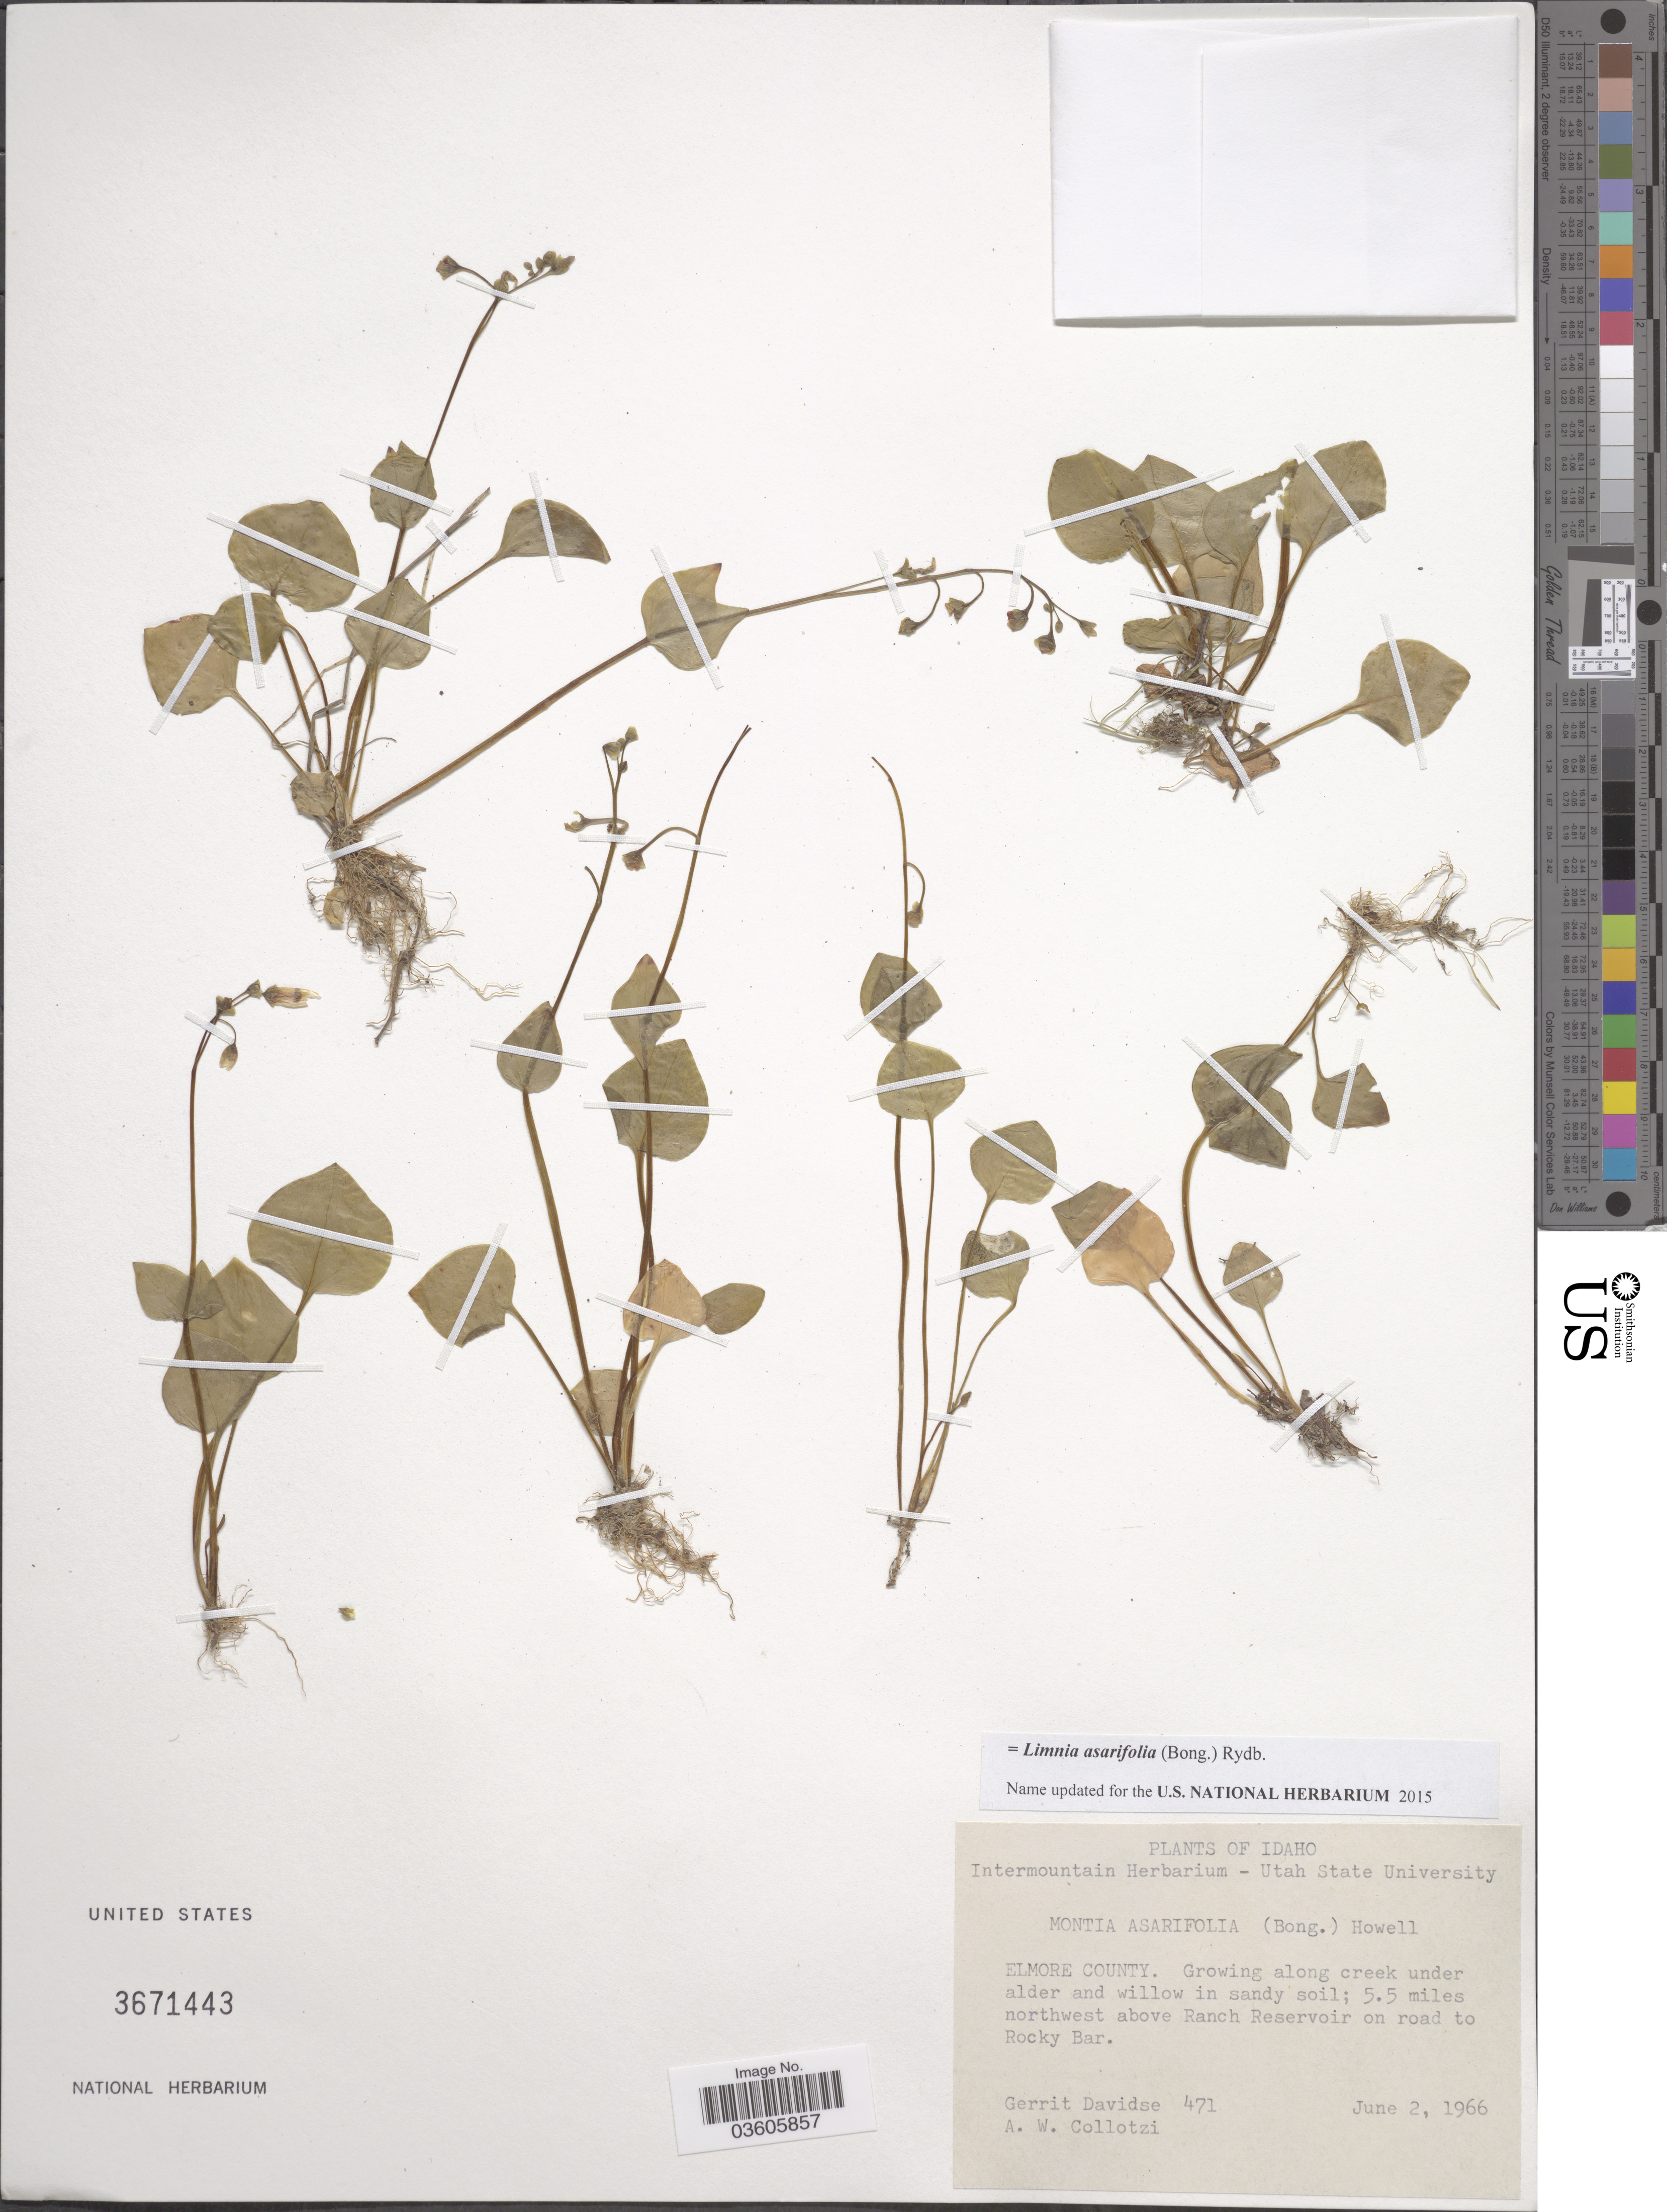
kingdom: Plantae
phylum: Tracheophyta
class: Magnoliopsida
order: Caryophyllales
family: Montiaceae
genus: Claytonia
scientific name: Claytonia sibirica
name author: L.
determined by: Strong, Mark T., (BOT), Smithsonian Institution - National Museum of Natural History (UNITED STATES)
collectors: G. Davidse & A. W. Collotzi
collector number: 471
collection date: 1966-06-02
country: United States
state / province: Idaho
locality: Elmore County. 5.5 miles northwest above Ranch Reservoir on road to Rocky Bar.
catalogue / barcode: US 3671443